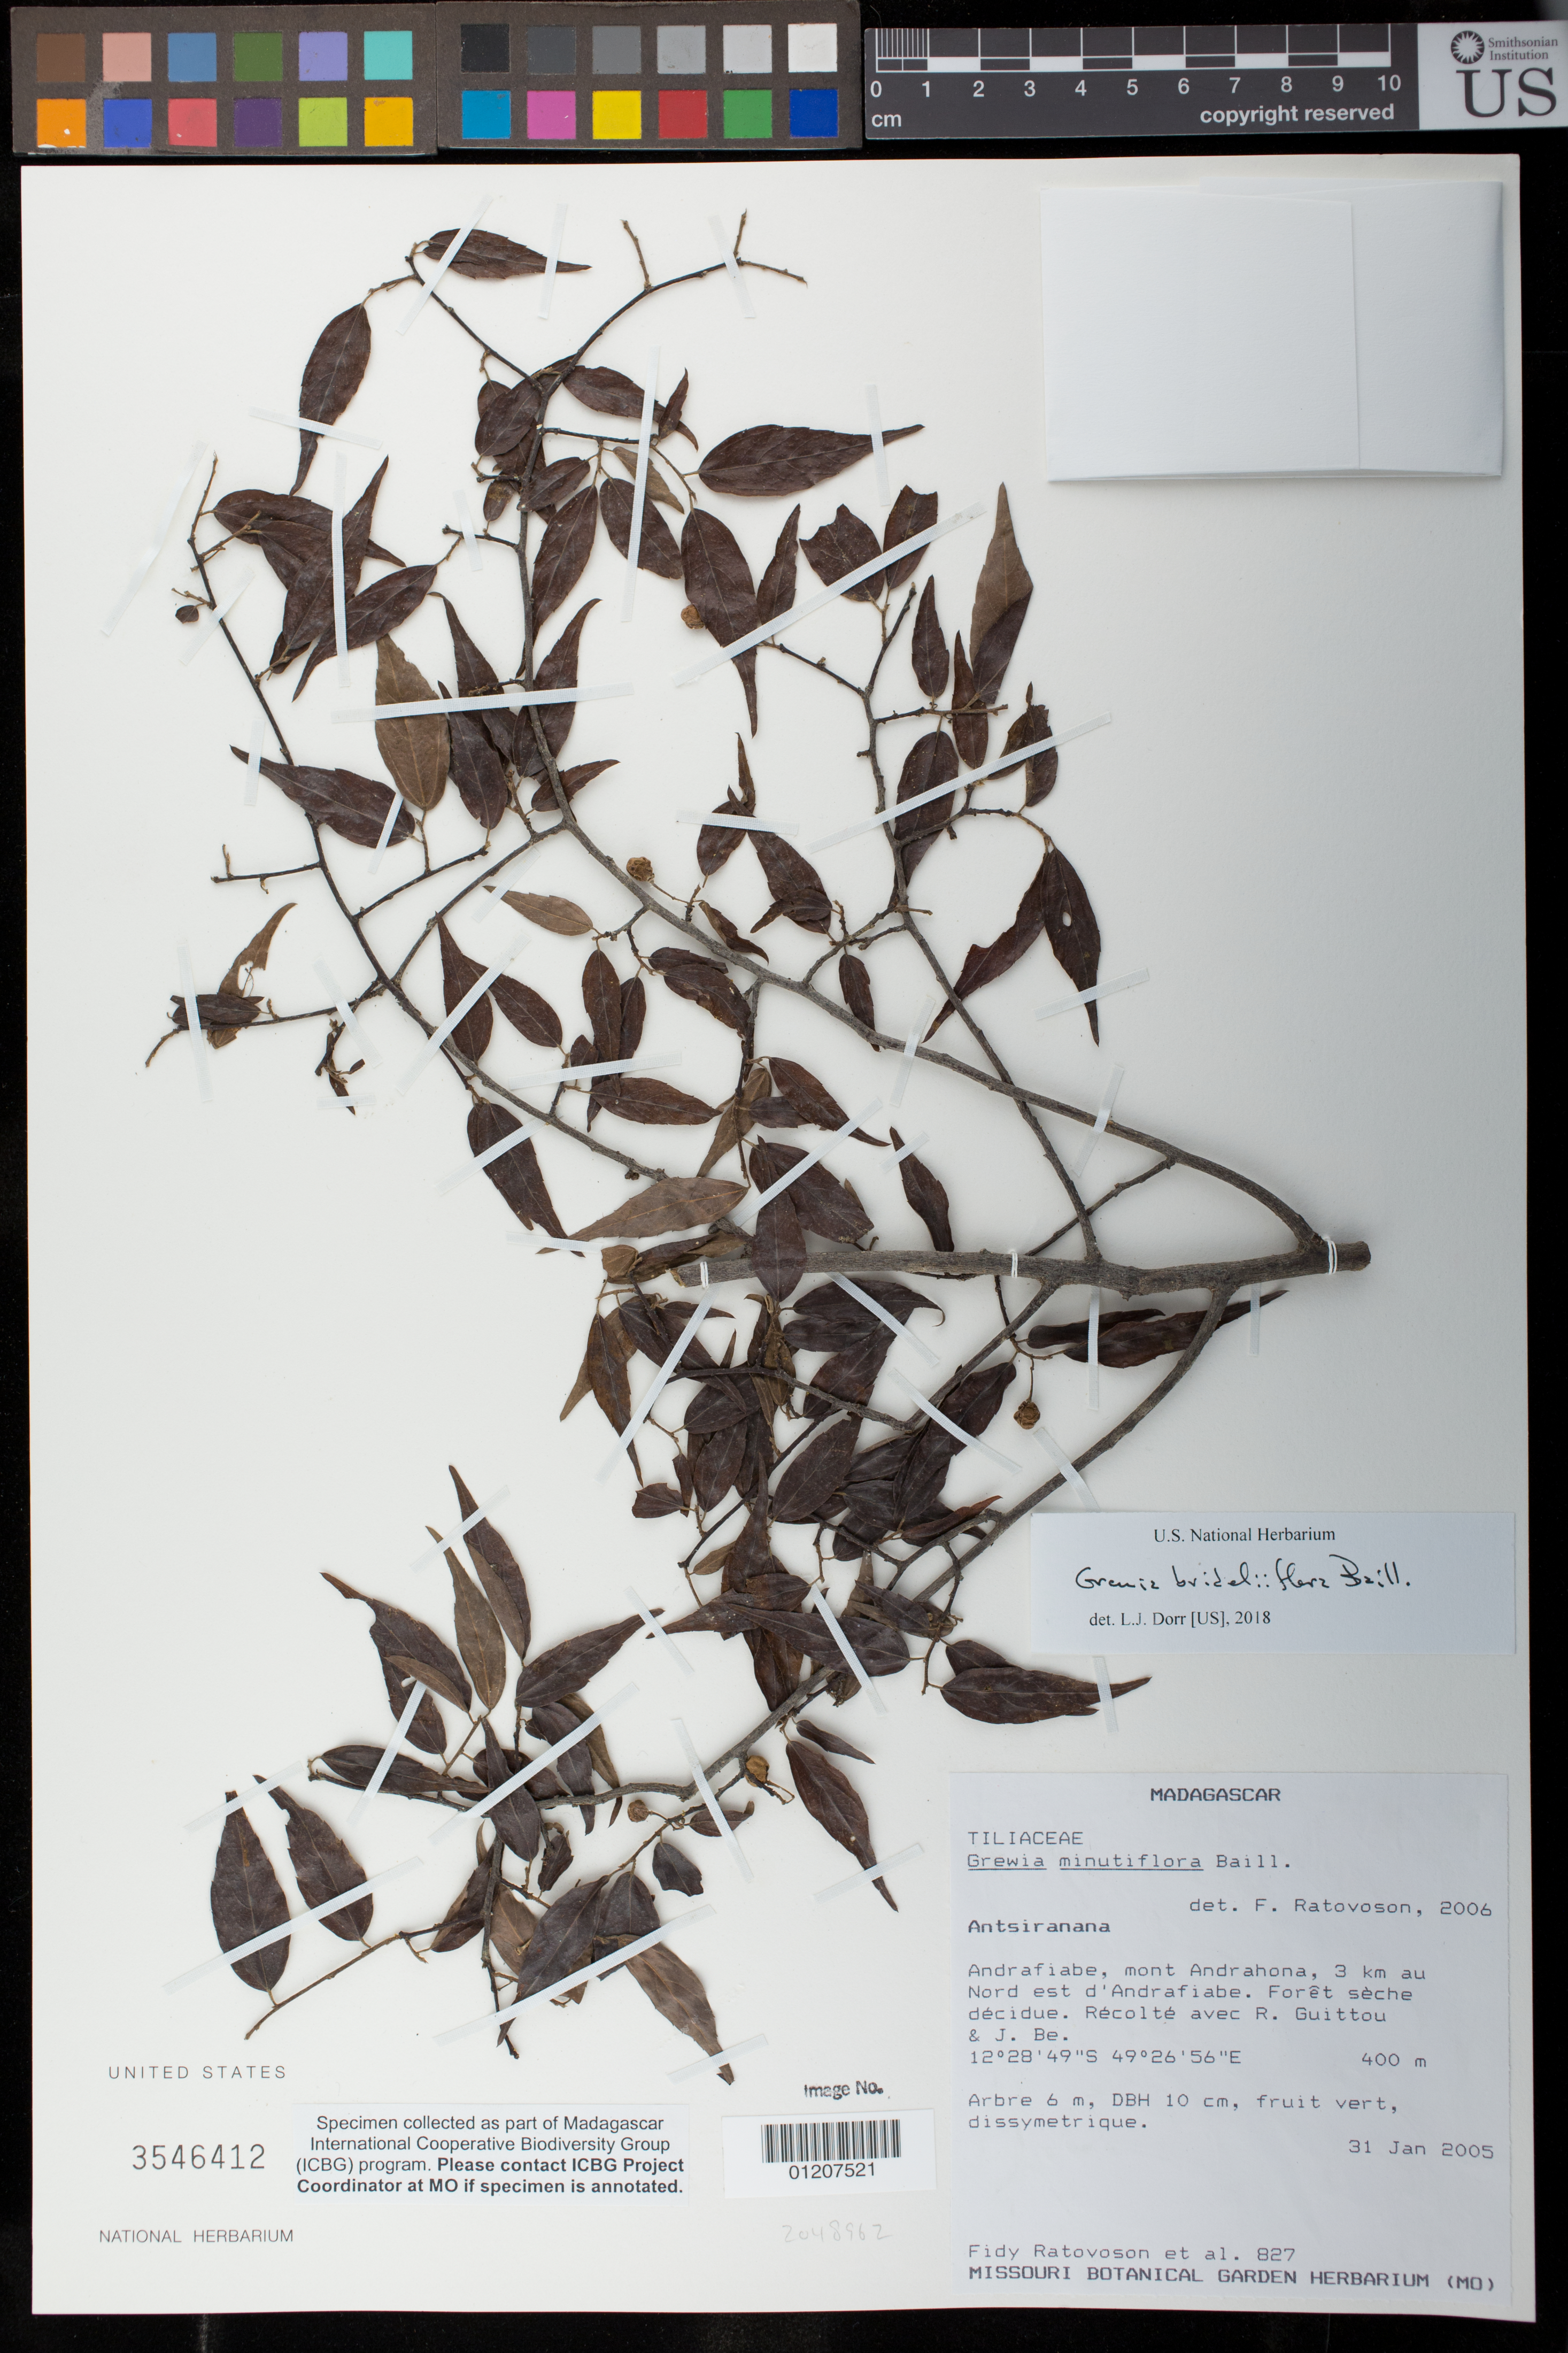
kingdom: Plantae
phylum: Tracheophyta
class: Magnoliopsida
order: Malvales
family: Malvaceae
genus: Grewia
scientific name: Grewia brideliifolia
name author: Baill.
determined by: Dorr, L. J., (BOT), Smithsonian Institution - National Museum of Natural History (UNITED STATES)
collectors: F. Ratovoson, R. Guittou & J. Be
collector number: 827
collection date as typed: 31 Jan 2005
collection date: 2005-01-31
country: Madagascar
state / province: Diana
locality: Antsiranana. Andrafiabe, mont Andrahona, 3 km au Nord est d'Andrafiabe.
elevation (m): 400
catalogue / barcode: US 3546412